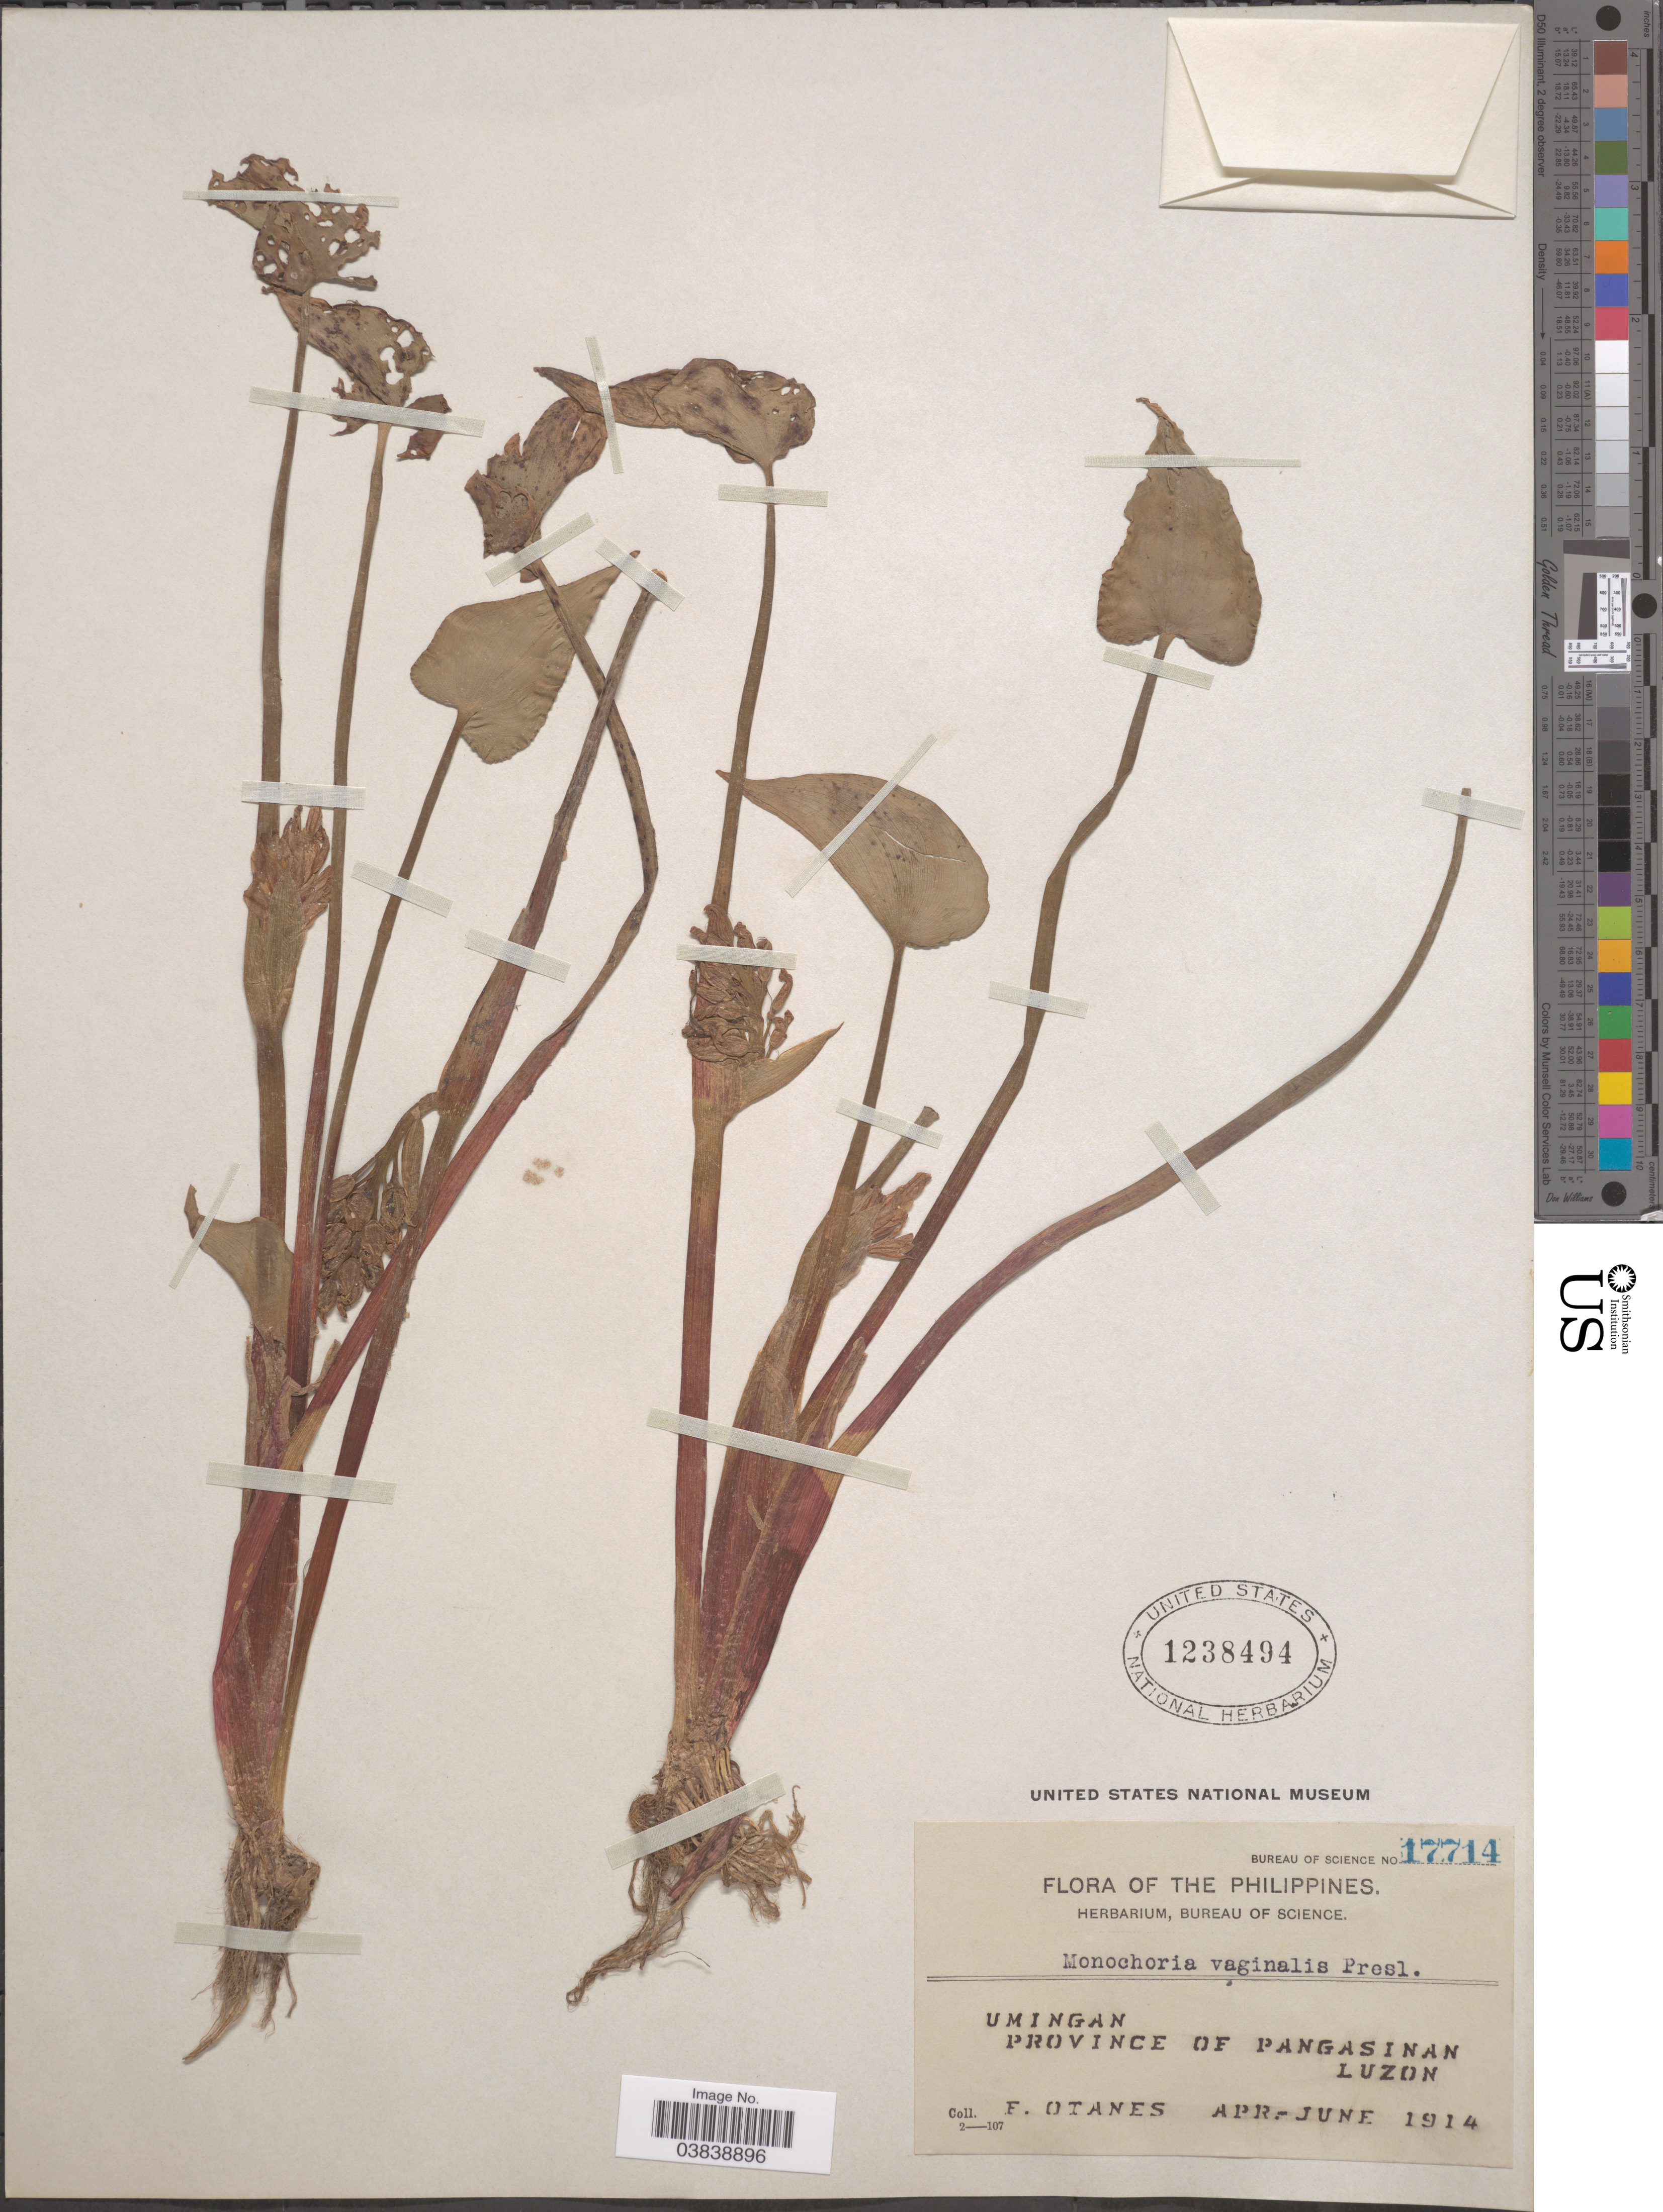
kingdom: Plantae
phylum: Tracheophyta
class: Liliopsida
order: Commelinales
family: Pontederiaceae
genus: Monochoria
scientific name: Monochoria vaginalis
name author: (Burm. f.) C. Presl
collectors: F. Q. Otanes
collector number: Bureau of Science 17714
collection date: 1914-04/1914-06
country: Philippines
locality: Umingan. Province of Pangasinan. Luzon.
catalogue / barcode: US 1238494